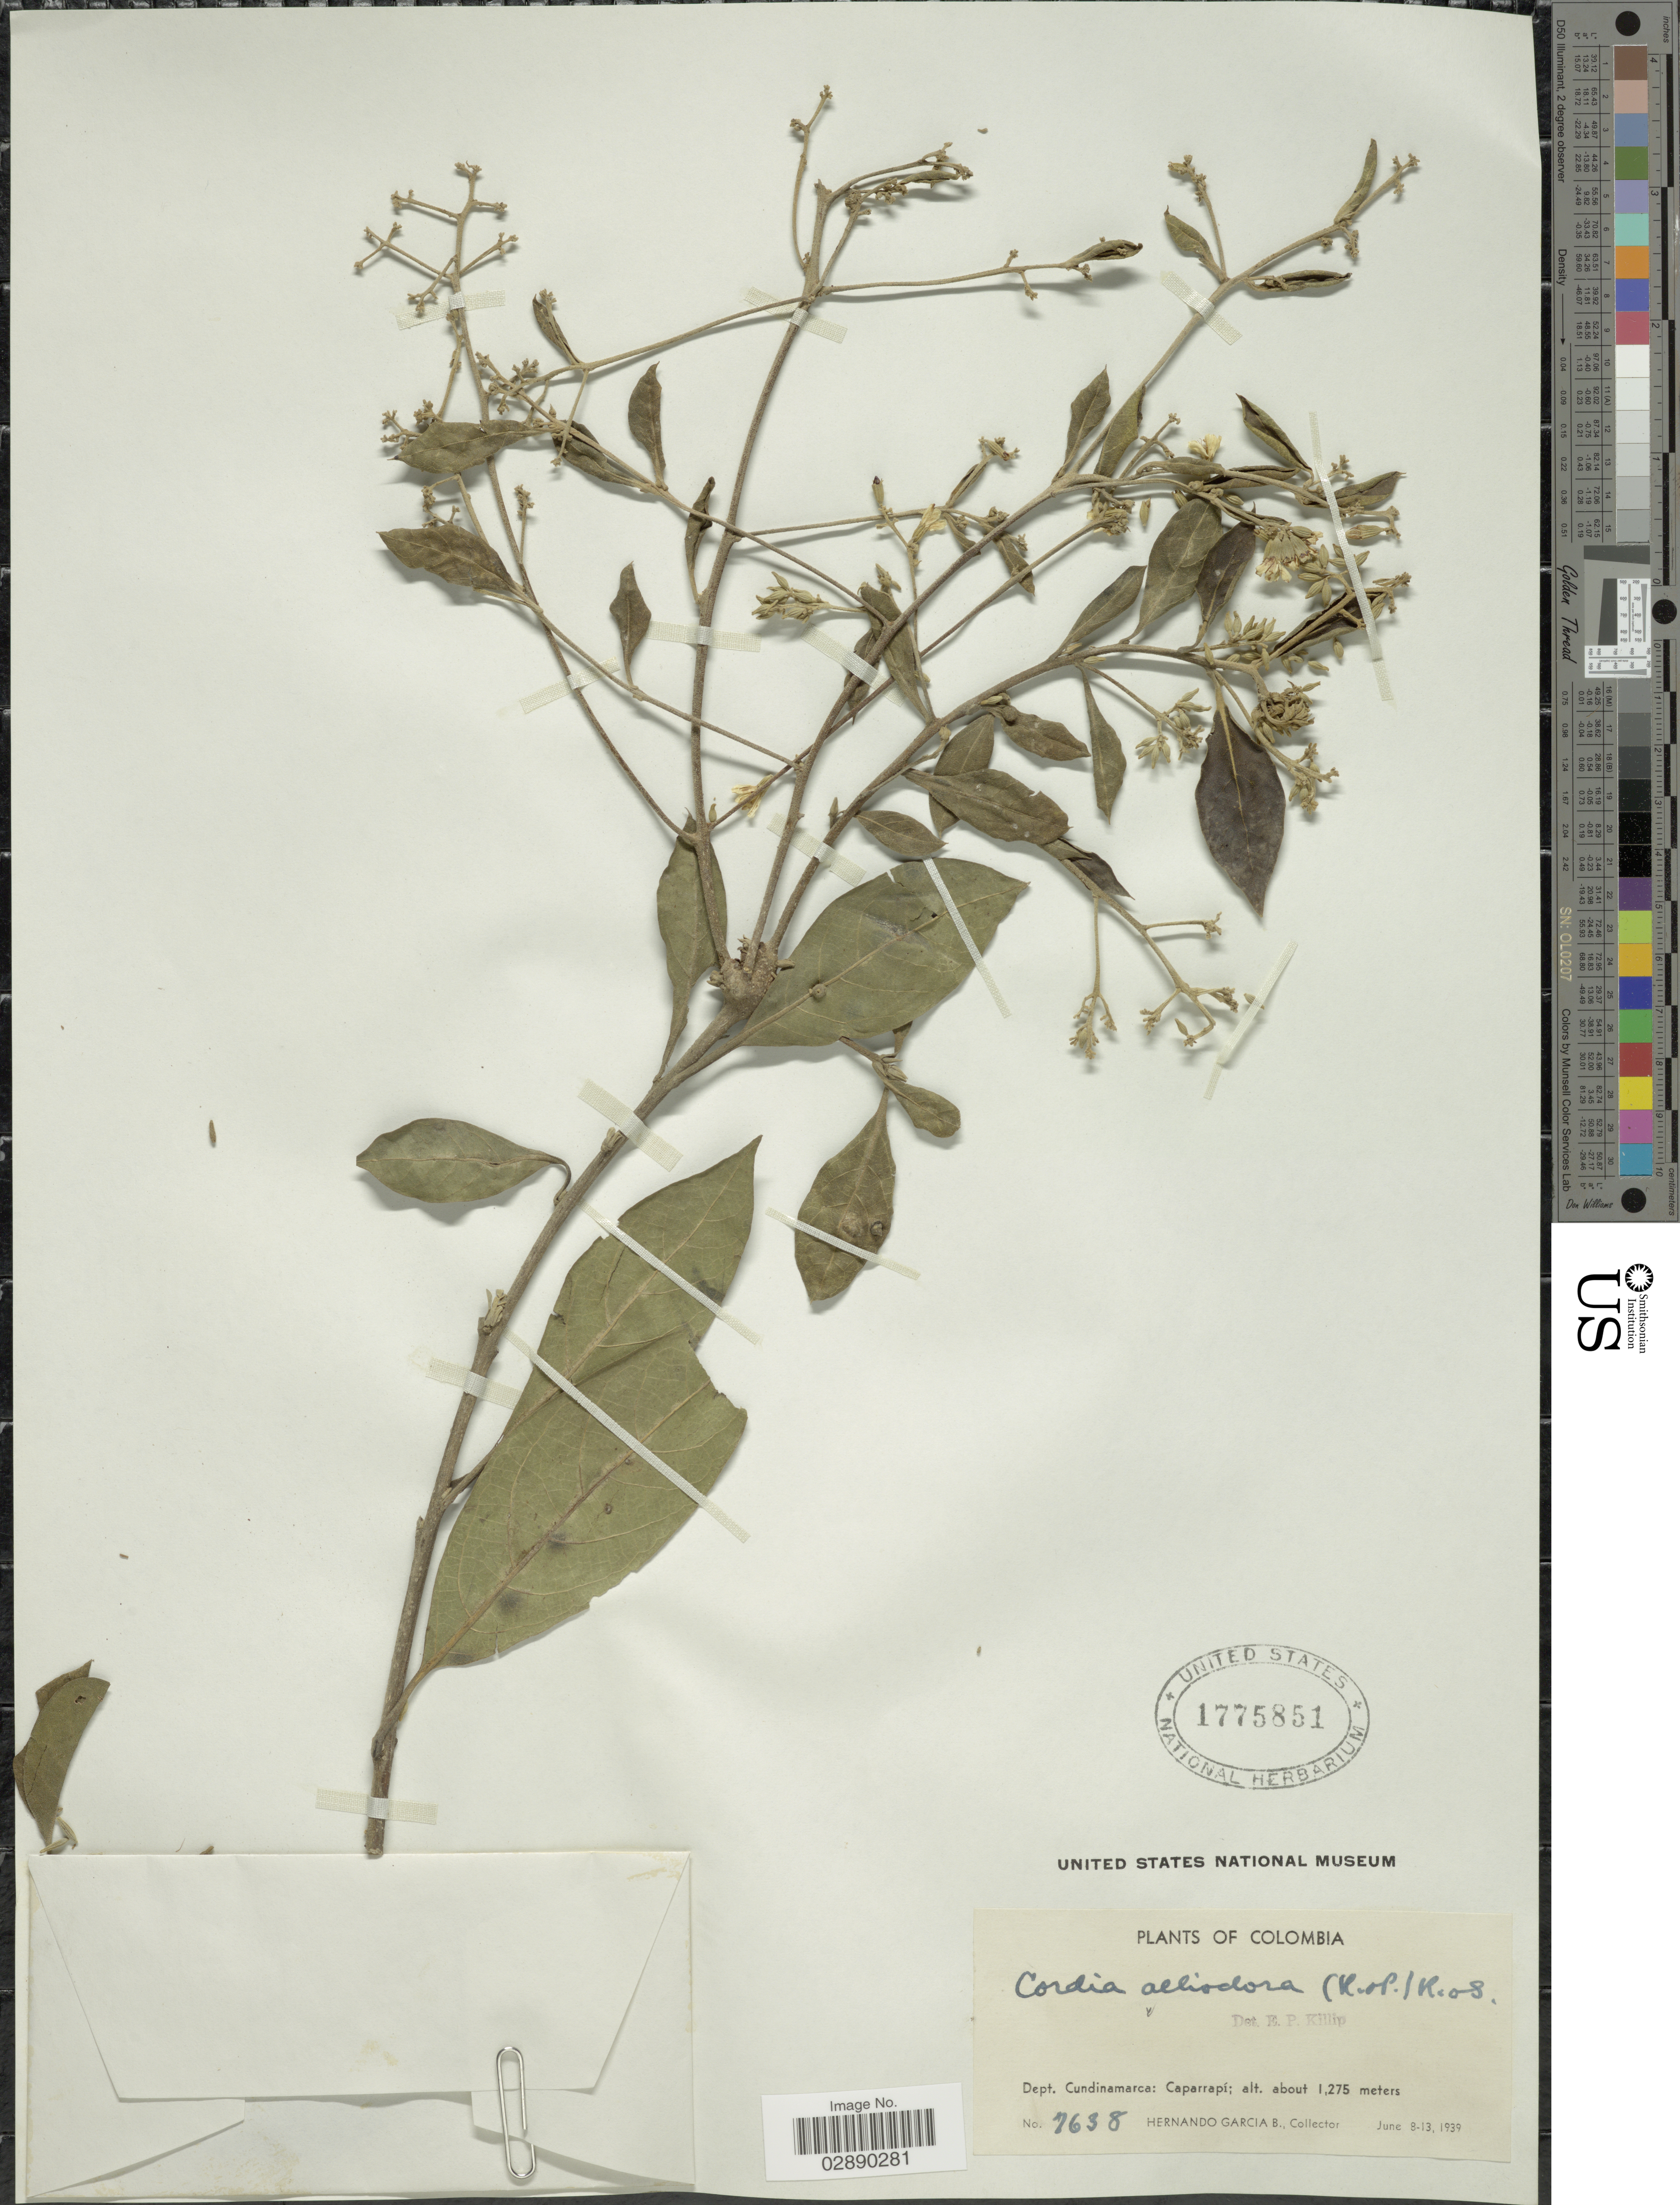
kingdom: Plantae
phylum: Tracheophyta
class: Magnoliopsida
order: Boraginales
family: Cordiaceae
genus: Cordia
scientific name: Cordia alliodora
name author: (Ruiz & Pav.) Oken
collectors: H. García Barriga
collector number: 1638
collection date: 1939-06-08/1939-06-13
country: Colombia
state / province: Cundinamarca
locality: Dept. Cundinamarca: Caparrapí.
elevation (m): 1275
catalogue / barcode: US 1775851